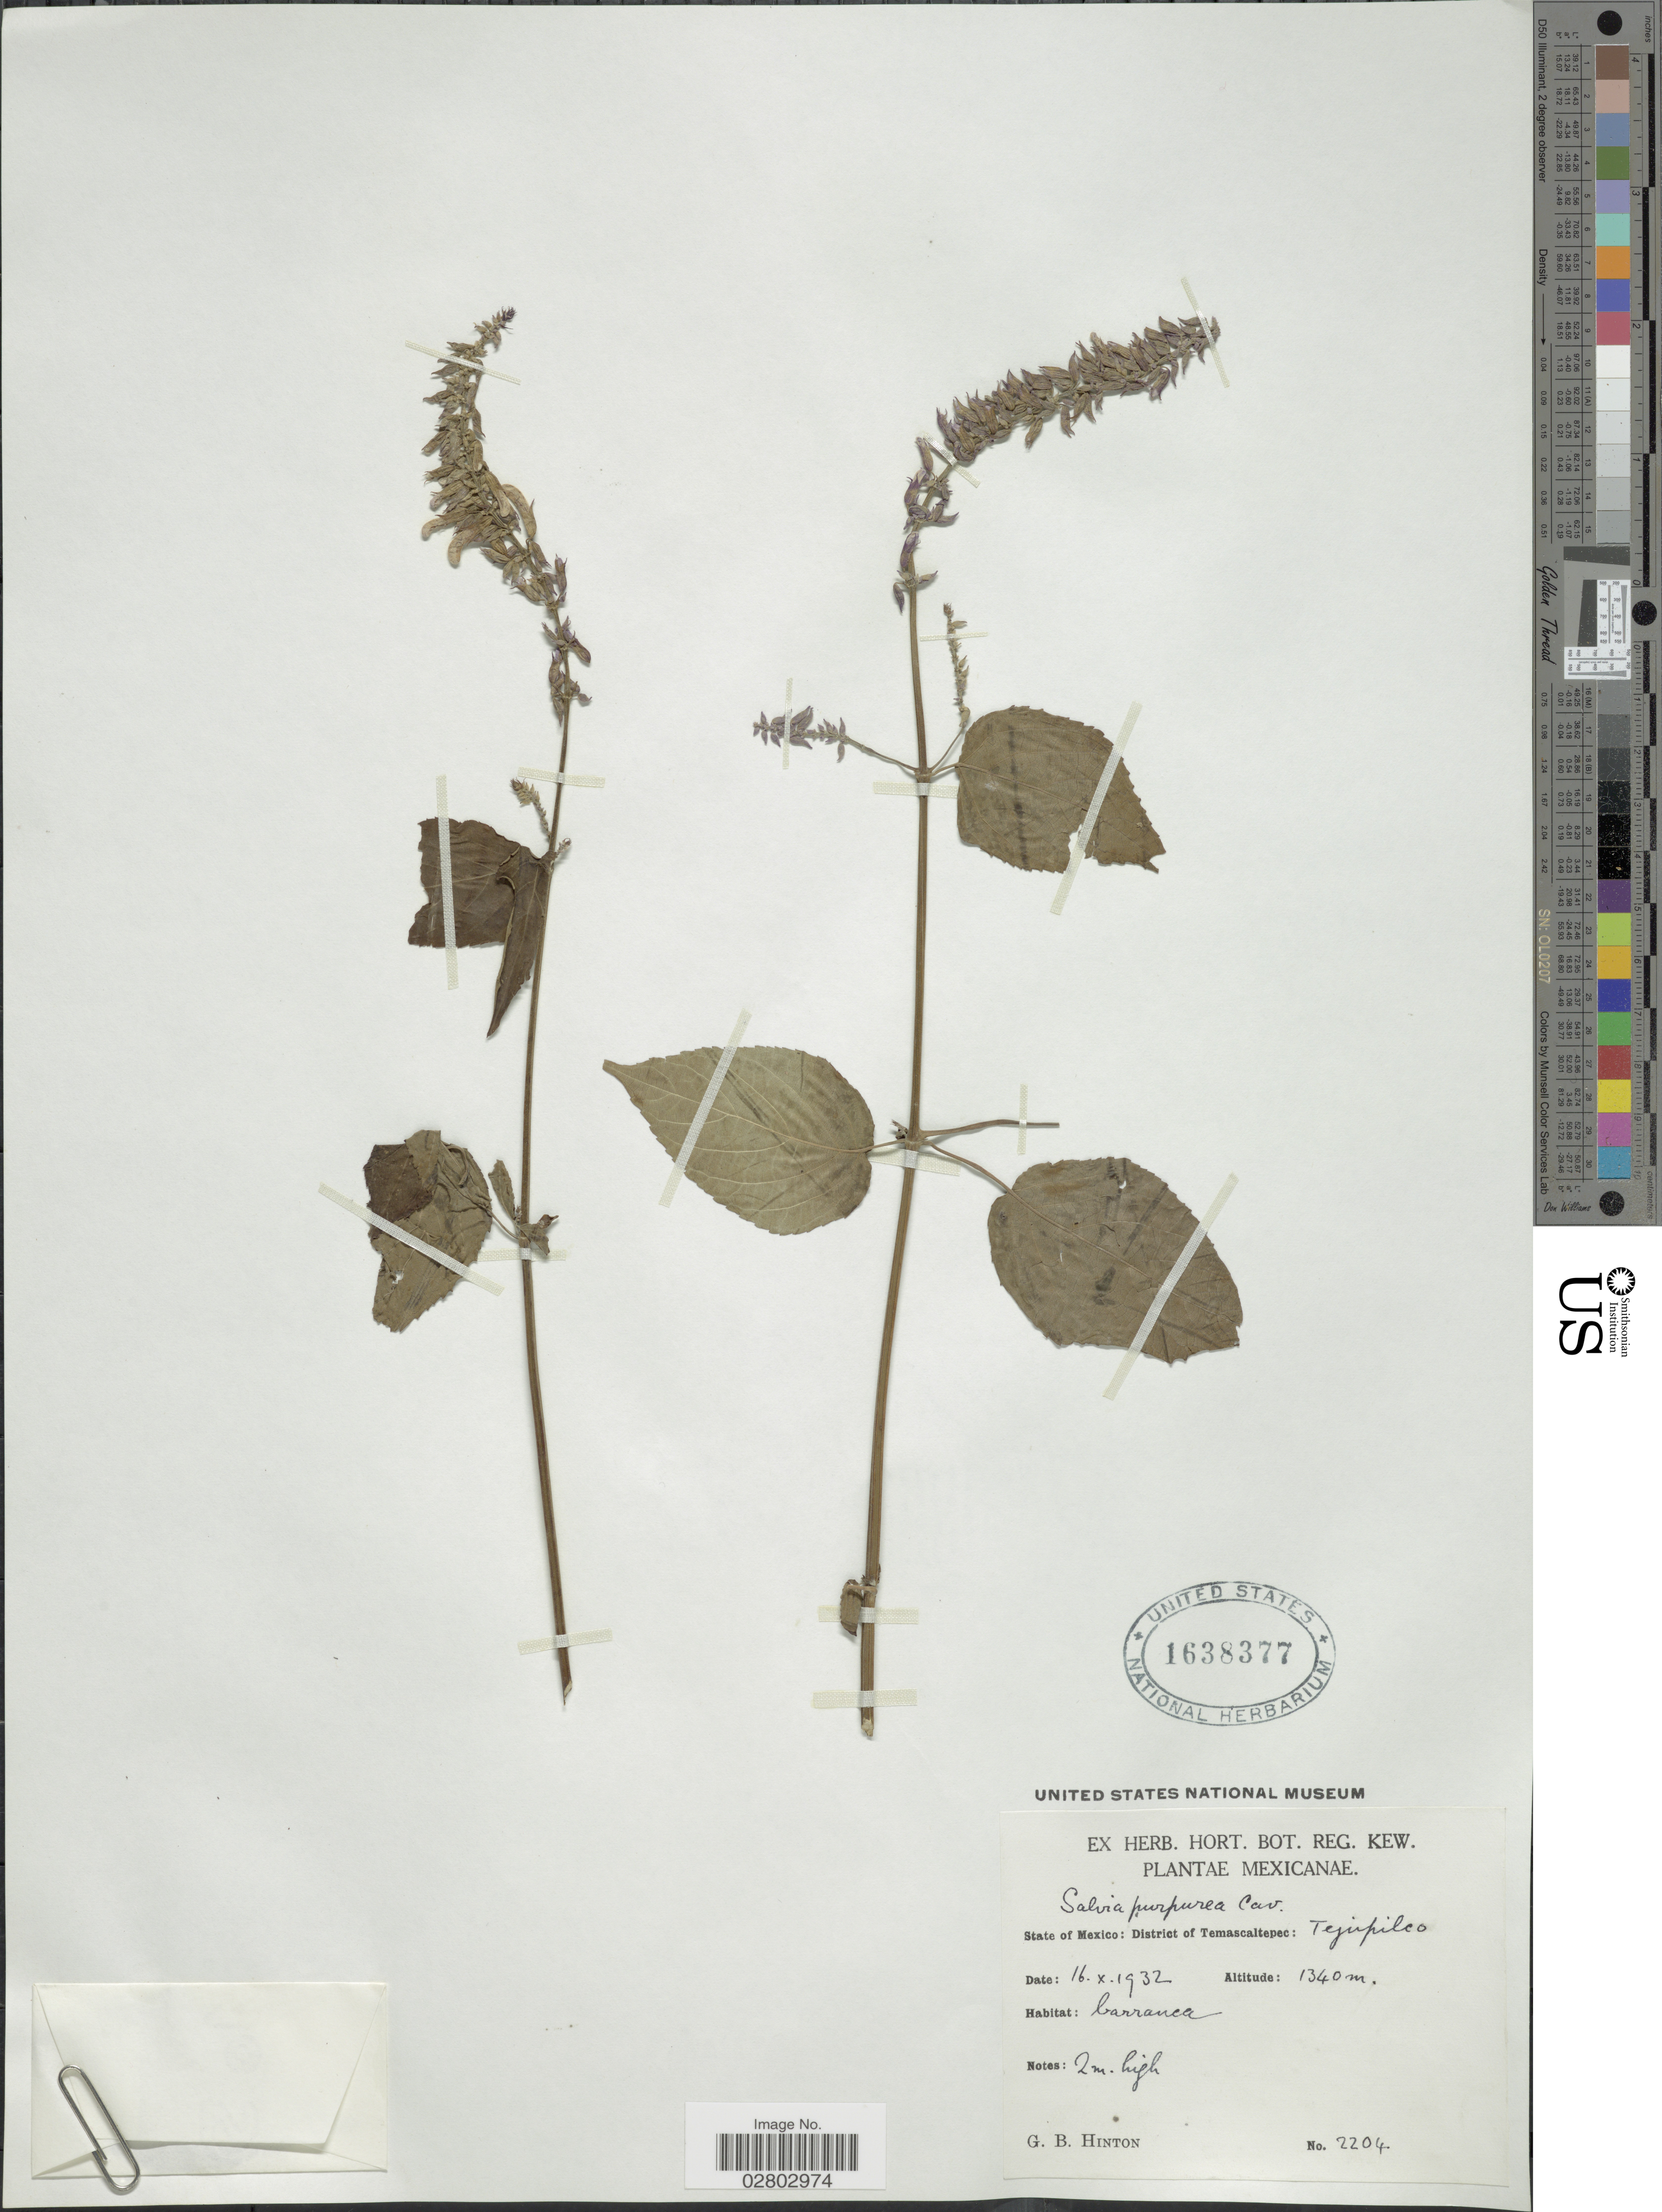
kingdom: Plantae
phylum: Tracheophyta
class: Magnoliopsida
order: Lamiales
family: Lamiaceae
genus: Salvia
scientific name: Salvia purpurea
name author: Cav.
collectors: G. B. Hinton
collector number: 2204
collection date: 1932-10-16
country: Mexico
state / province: México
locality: State of Mexico: District of Temascaltepec: Tejupilco.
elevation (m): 1340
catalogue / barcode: US 1638377